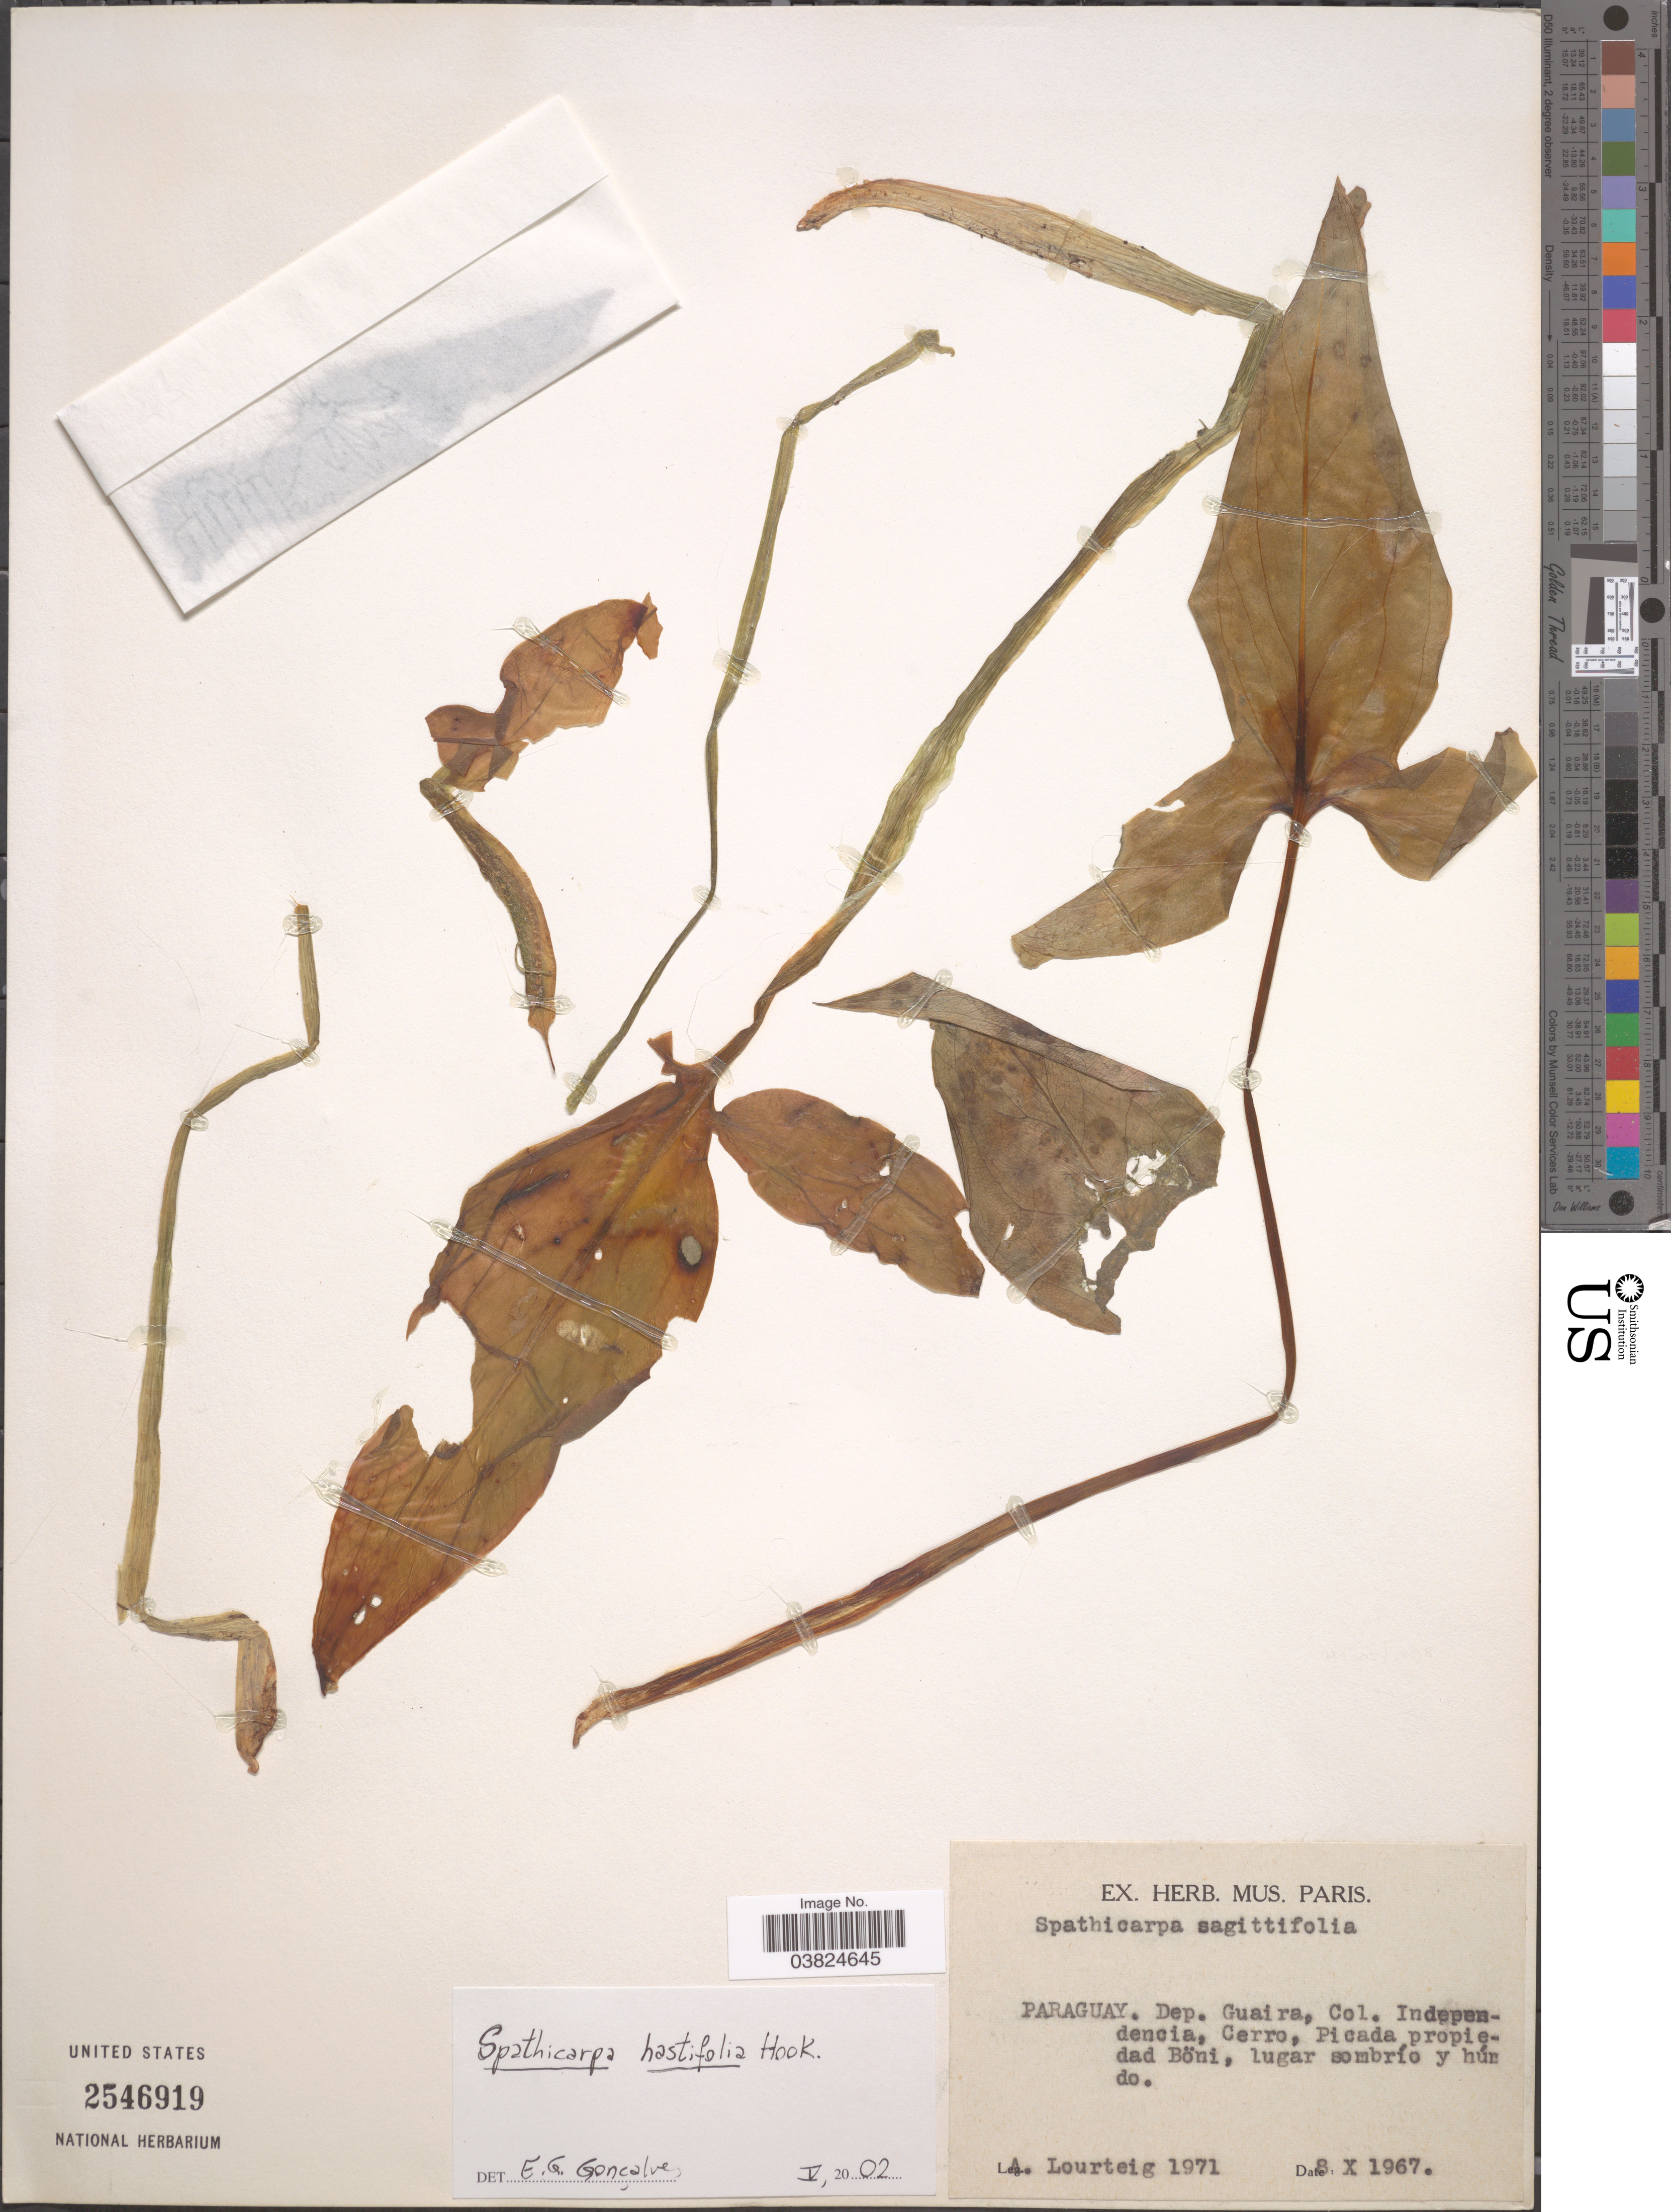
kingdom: Plantae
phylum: Tracheophyta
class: Liliopsida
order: Alismatales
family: Araceae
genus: Spathicarpa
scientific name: Spathicarpa hastifolia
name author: Hook.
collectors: A. Lourteig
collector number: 1971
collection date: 1967-10-08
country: Paraguay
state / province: Guaira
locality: Dep. Guaira, Col. Independencia, Cerro, Picada, propiedad Böni, lugar sombrío y húmedo.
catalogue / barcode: US 2546919